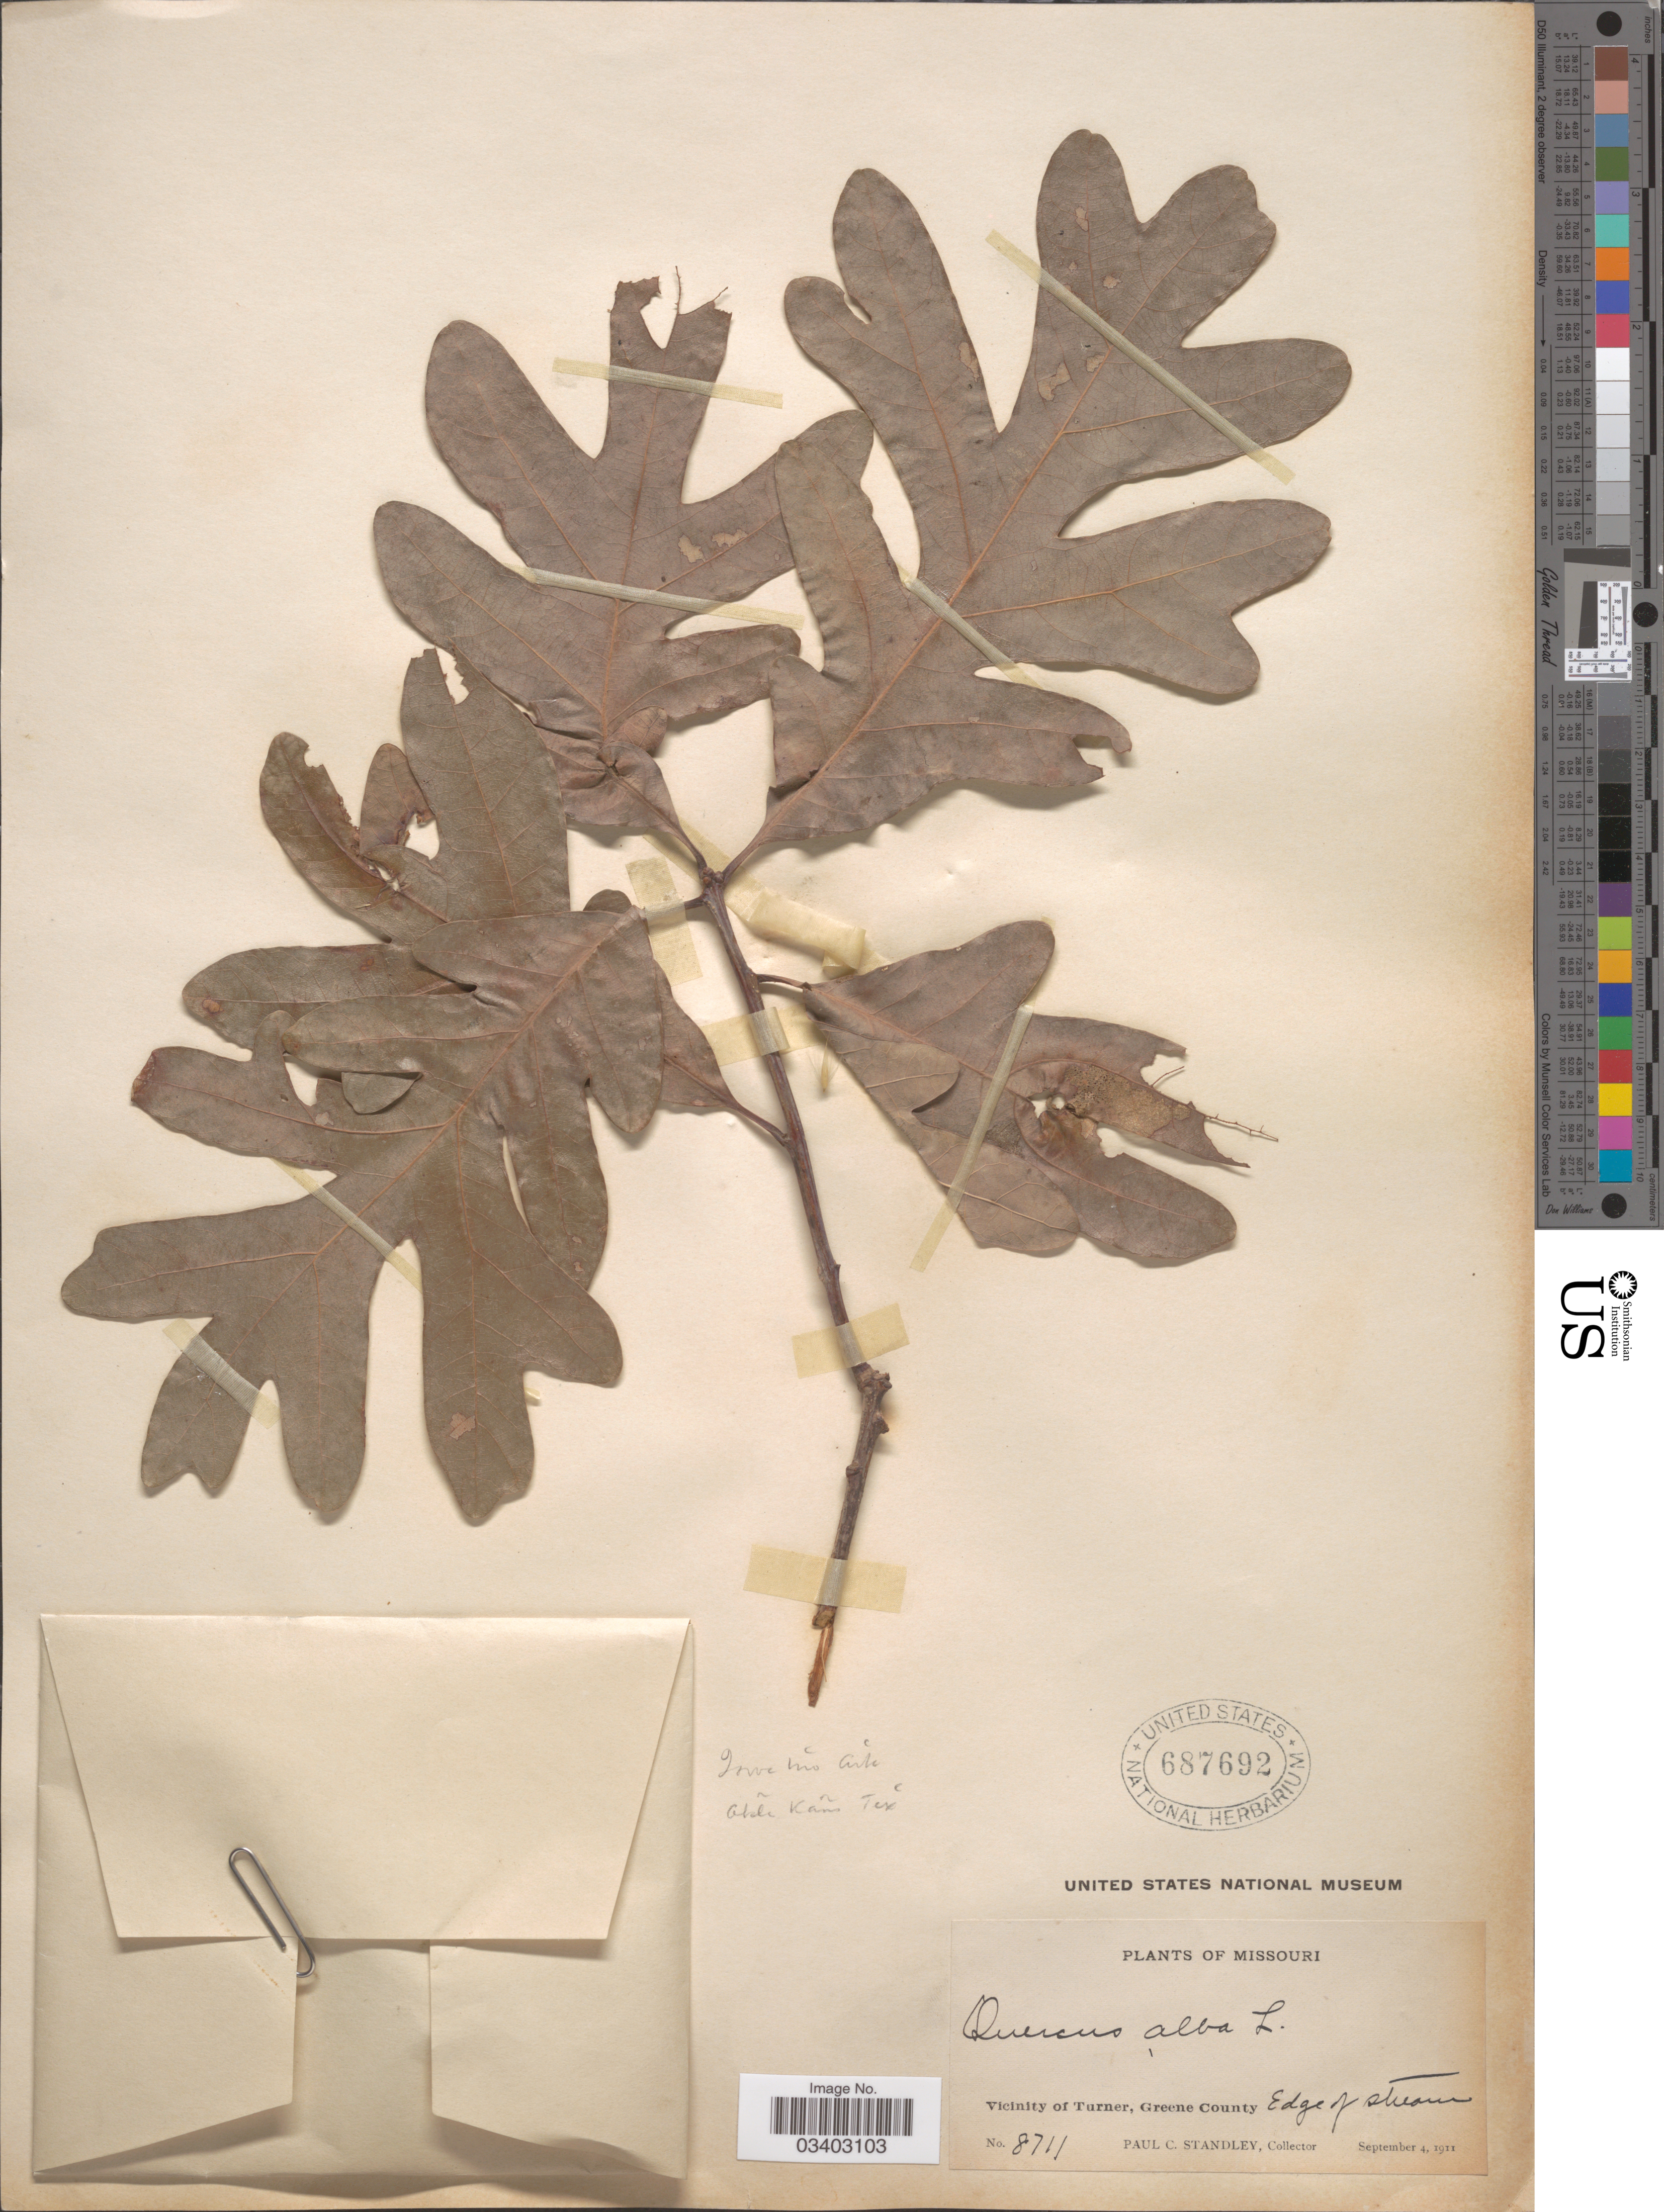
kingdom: Plantae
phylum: Tracheophyta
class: Magnoliopsida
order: Fagales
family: Fagaceae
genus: Quercus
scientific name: Quercus alba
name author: L.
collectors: P. C. Standley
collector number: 8711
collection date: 1911-09-04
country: United States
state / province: Missouri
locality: Vicinity of Turner, Greene County. Edge of stream.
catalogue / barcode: US 687692